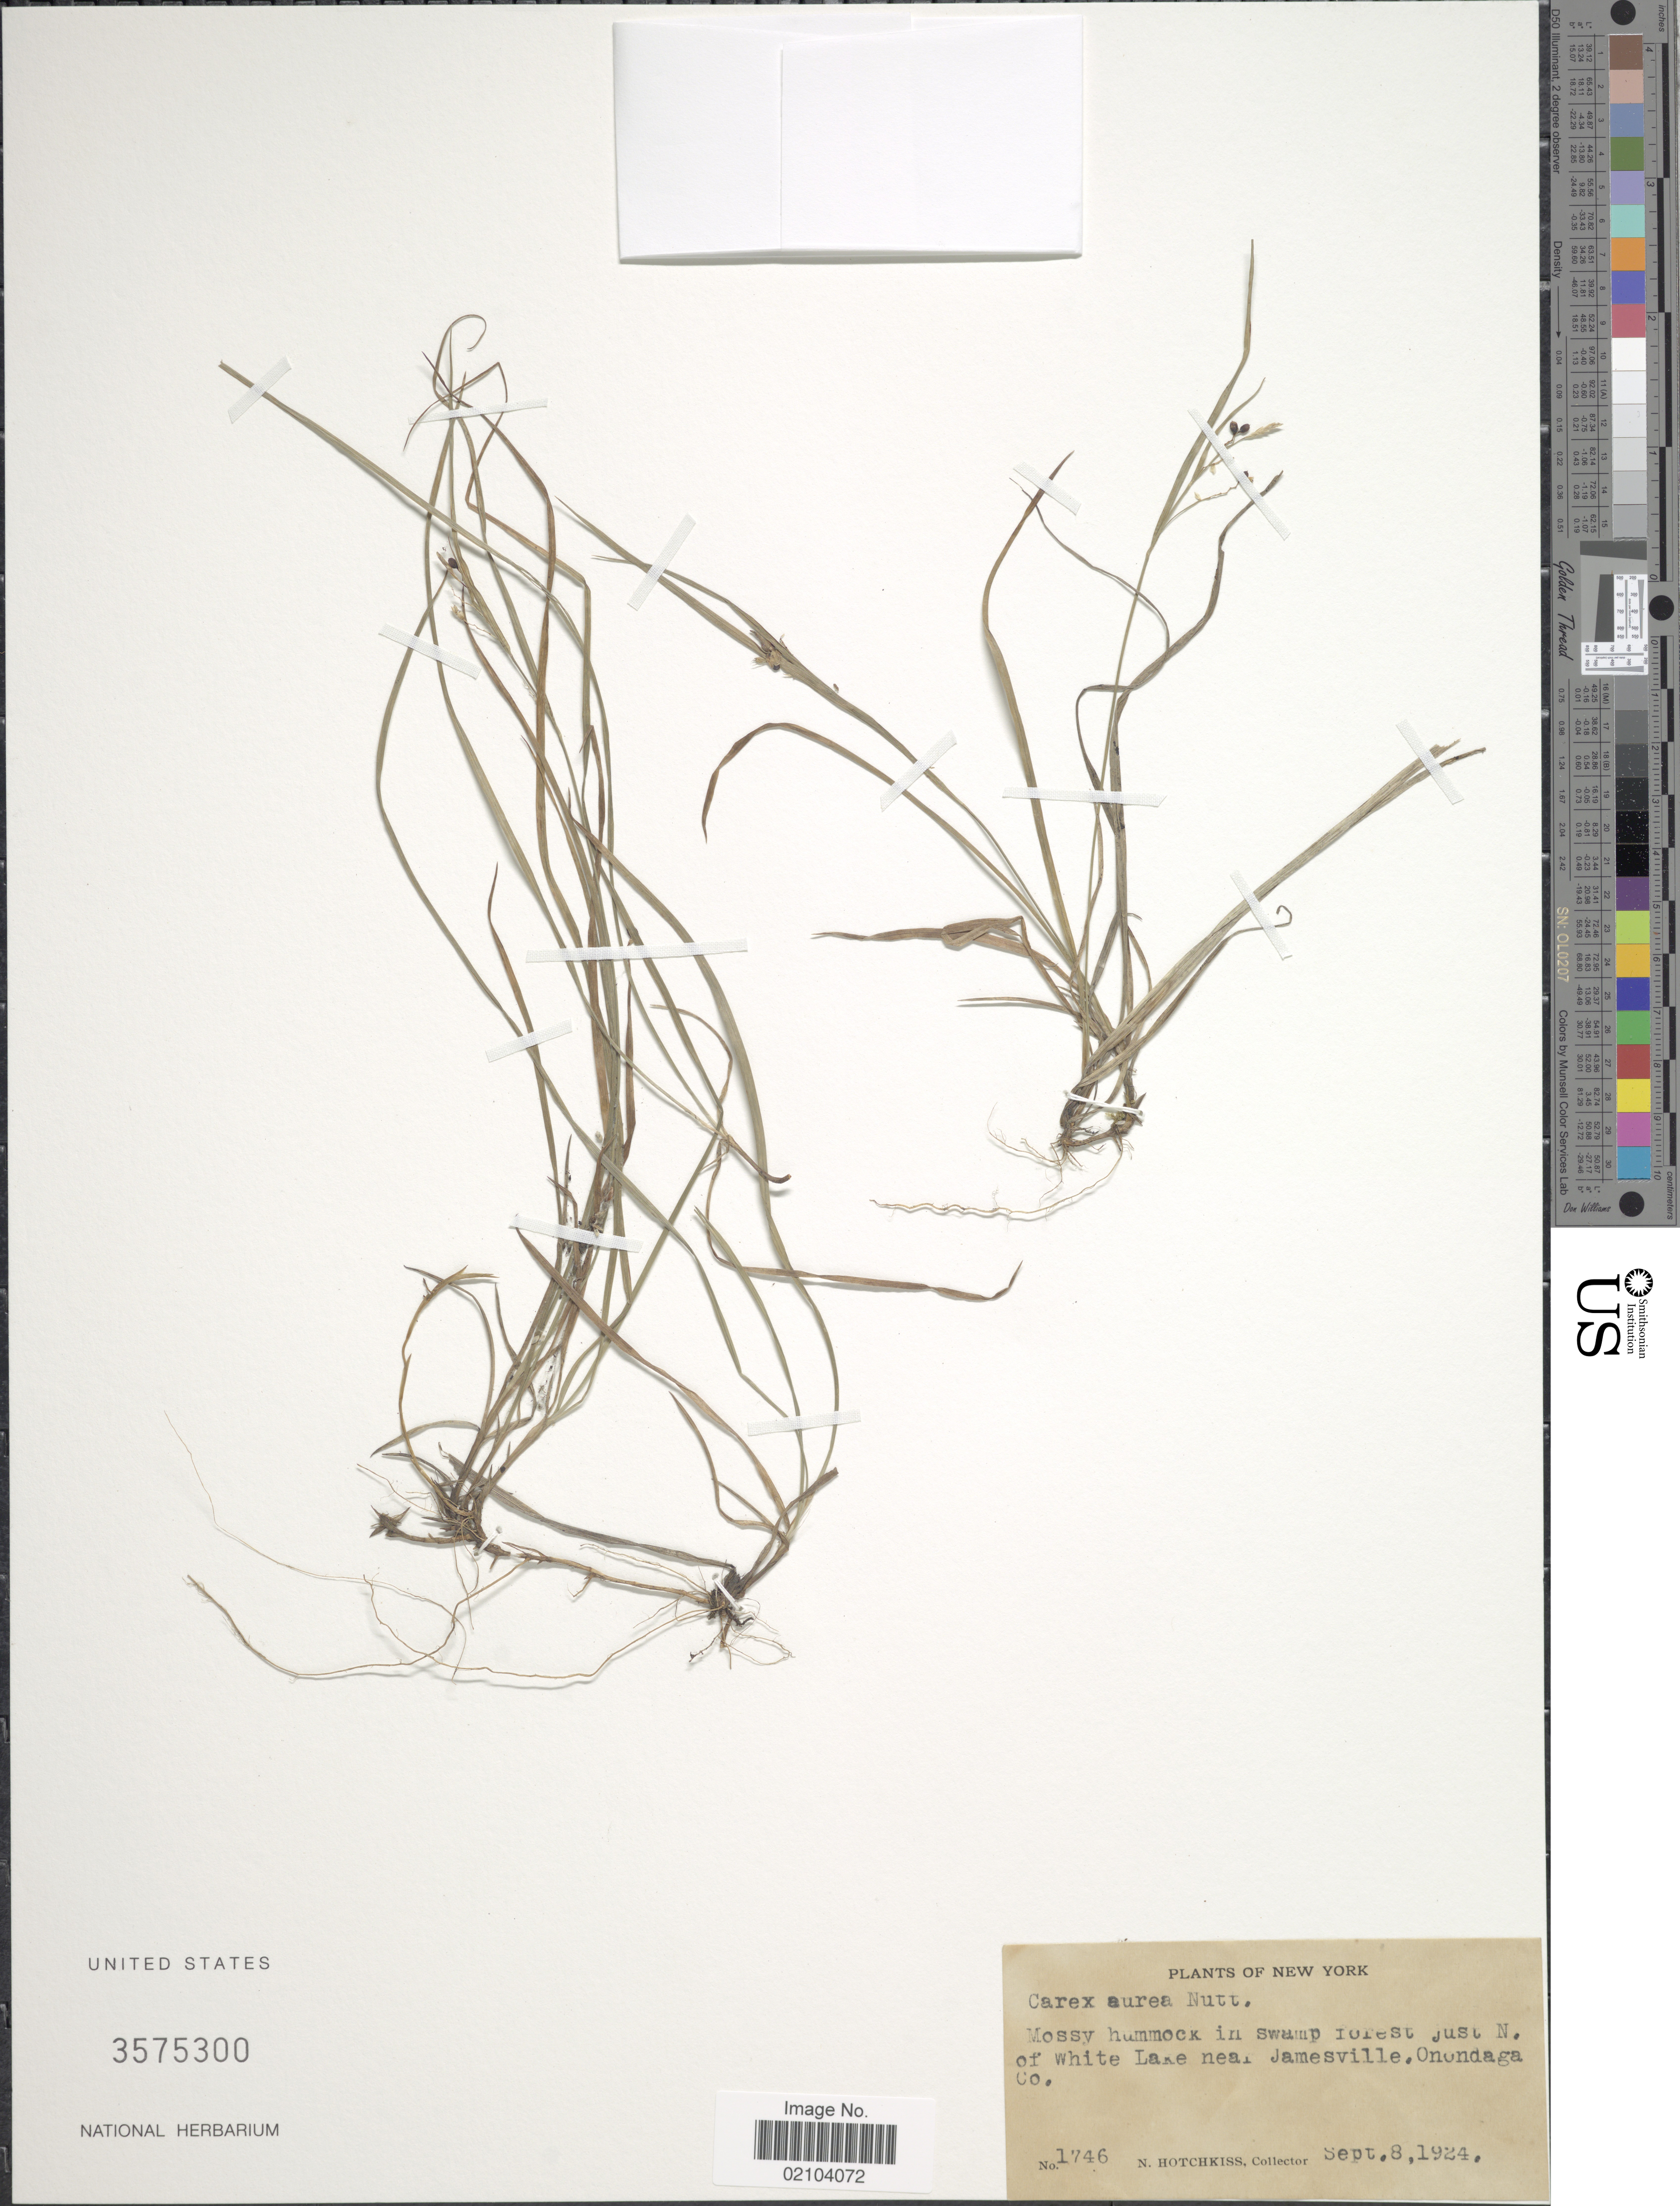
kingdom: Plantae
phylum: Tracheophyta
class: Liliopsida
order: Poales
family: Cyperaceae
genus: Carex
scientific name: Carex aurea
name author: Nutt.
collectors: N. Hotchkiss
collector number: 1746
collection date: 1924-09-08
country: United States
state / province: New York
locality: Mossy hummock in swamp forest just N. of White Lake near Jamesville, Onondaga Co.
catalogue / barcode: US 3575300